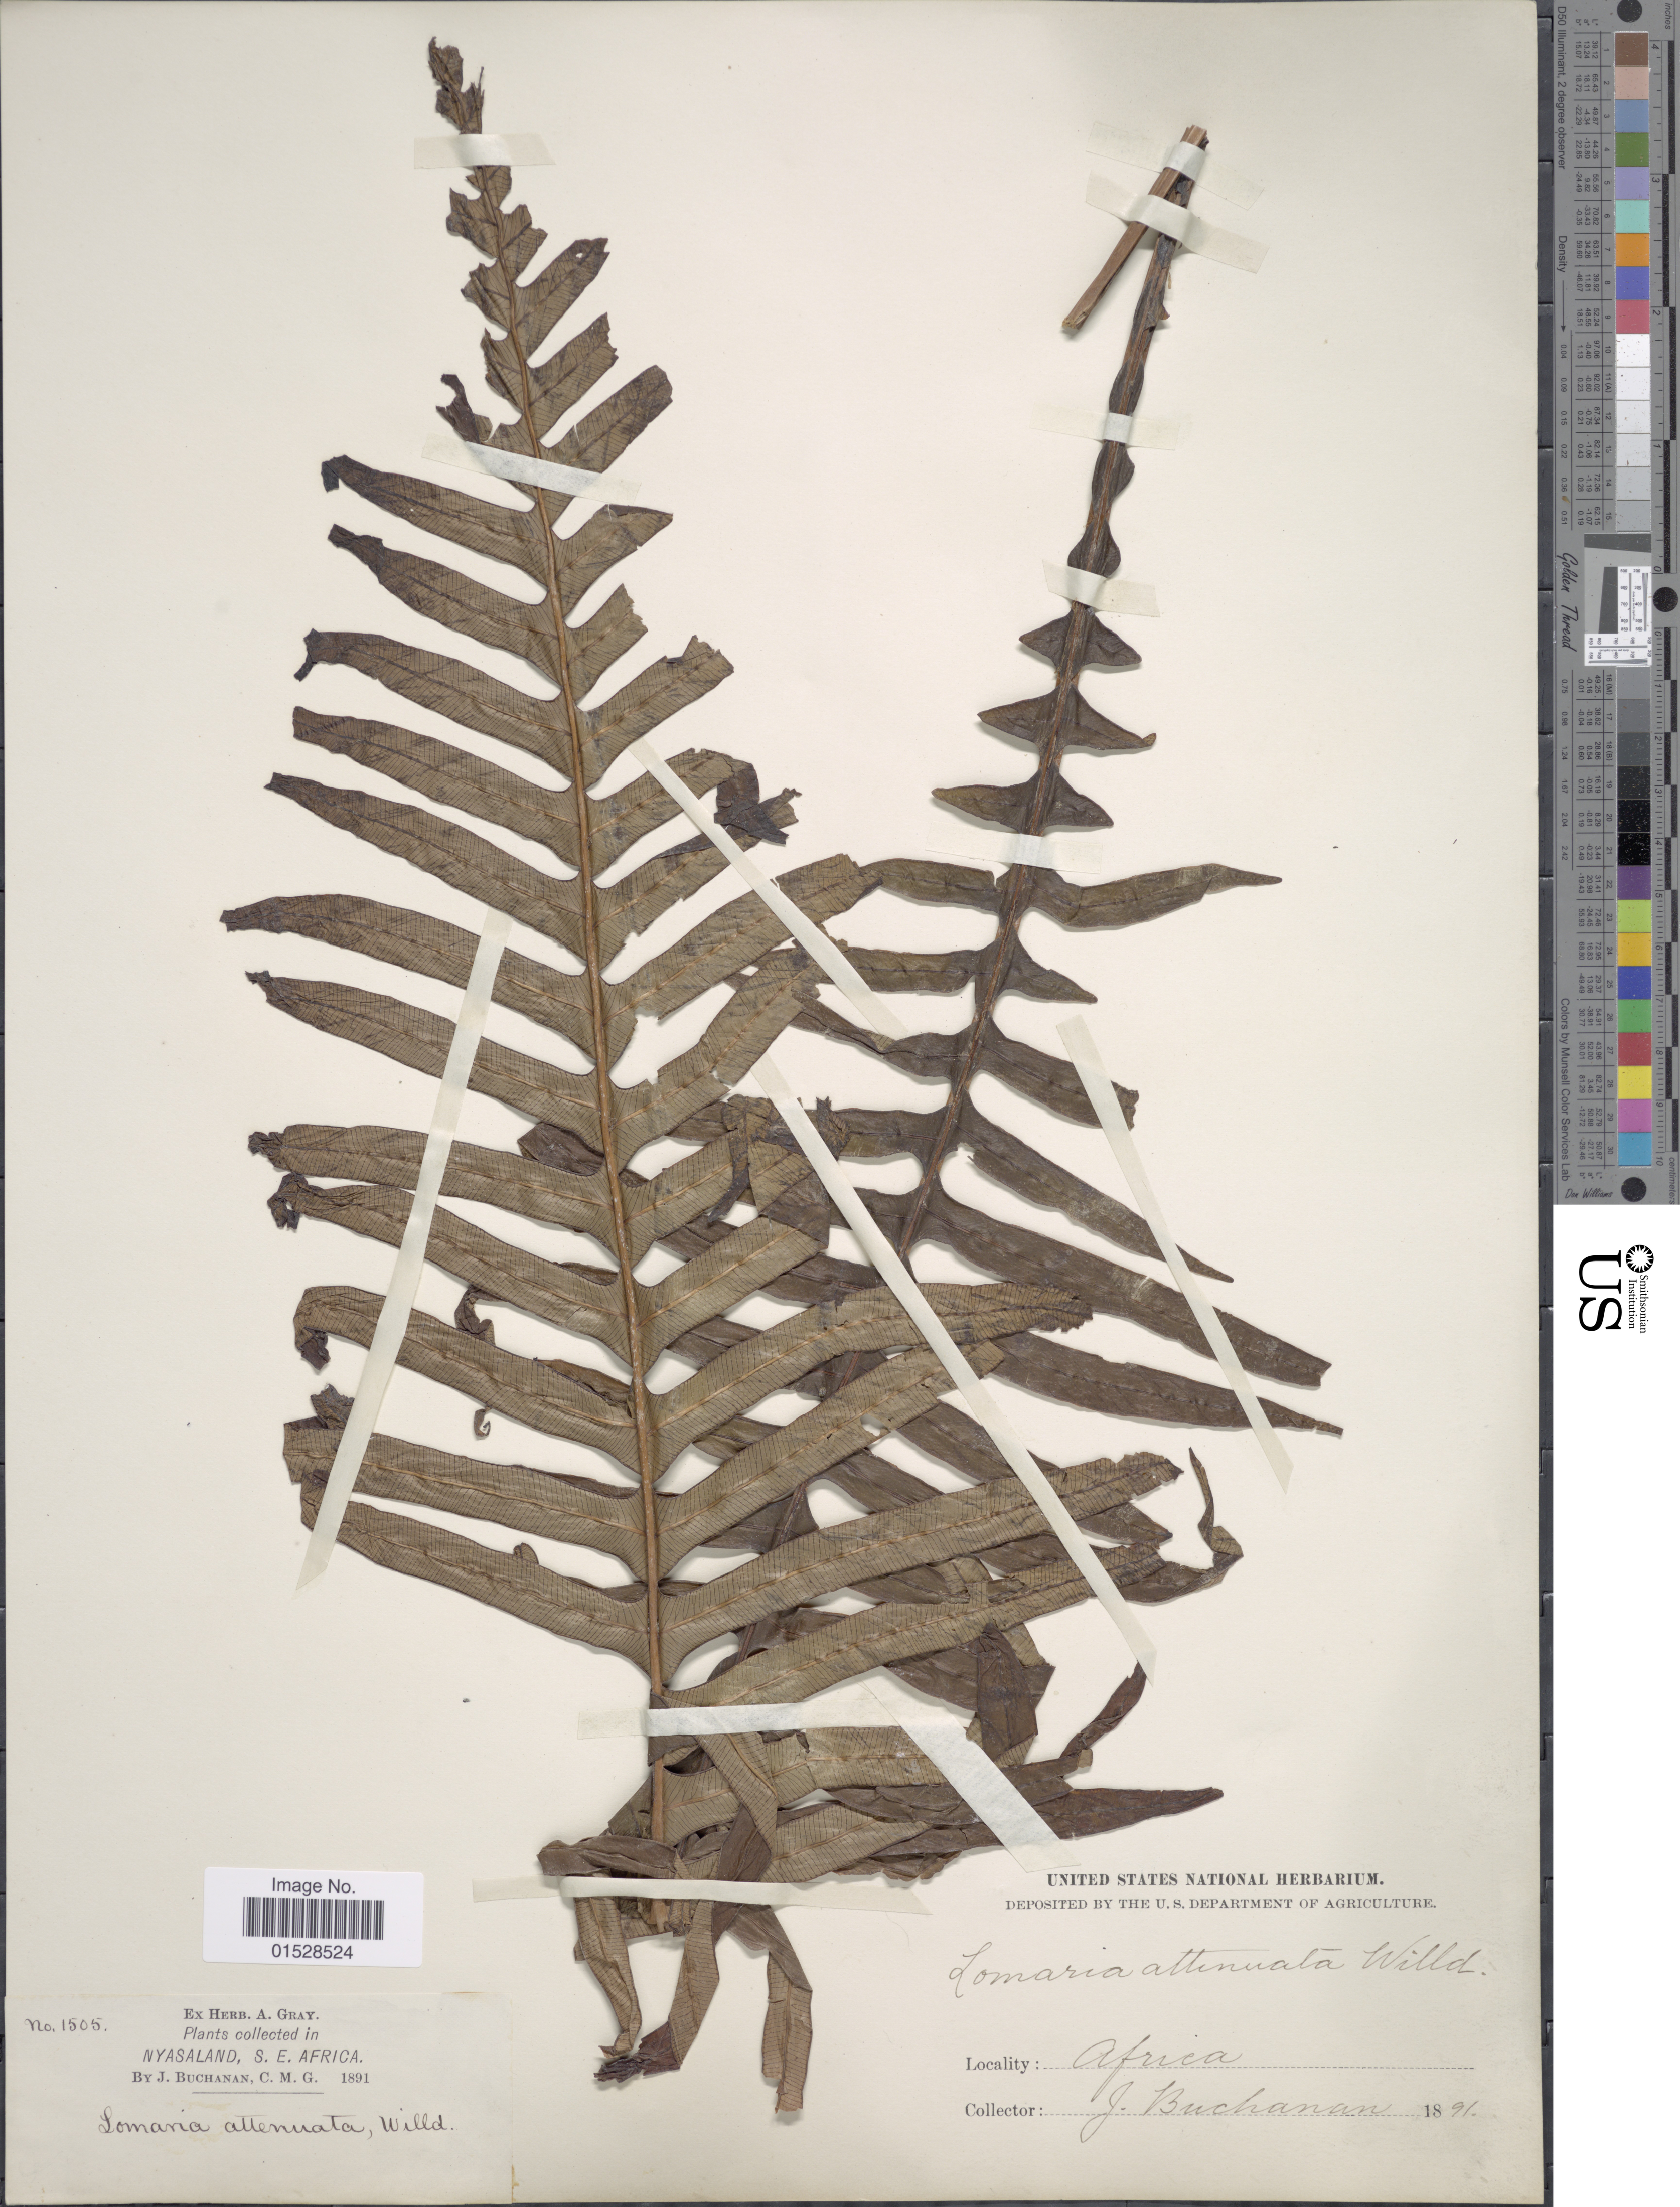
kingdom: Plantae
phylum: Tracheophyta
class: Polypodiopsida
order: Polypodiales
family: Blechnaceae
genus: Blechnum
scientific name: Blechnum attenuatum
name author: (Sw.) Mett.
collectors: J. Buchanan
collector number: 1505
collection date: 1891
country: Malawi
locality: Nyasaland, S. E. Africa.